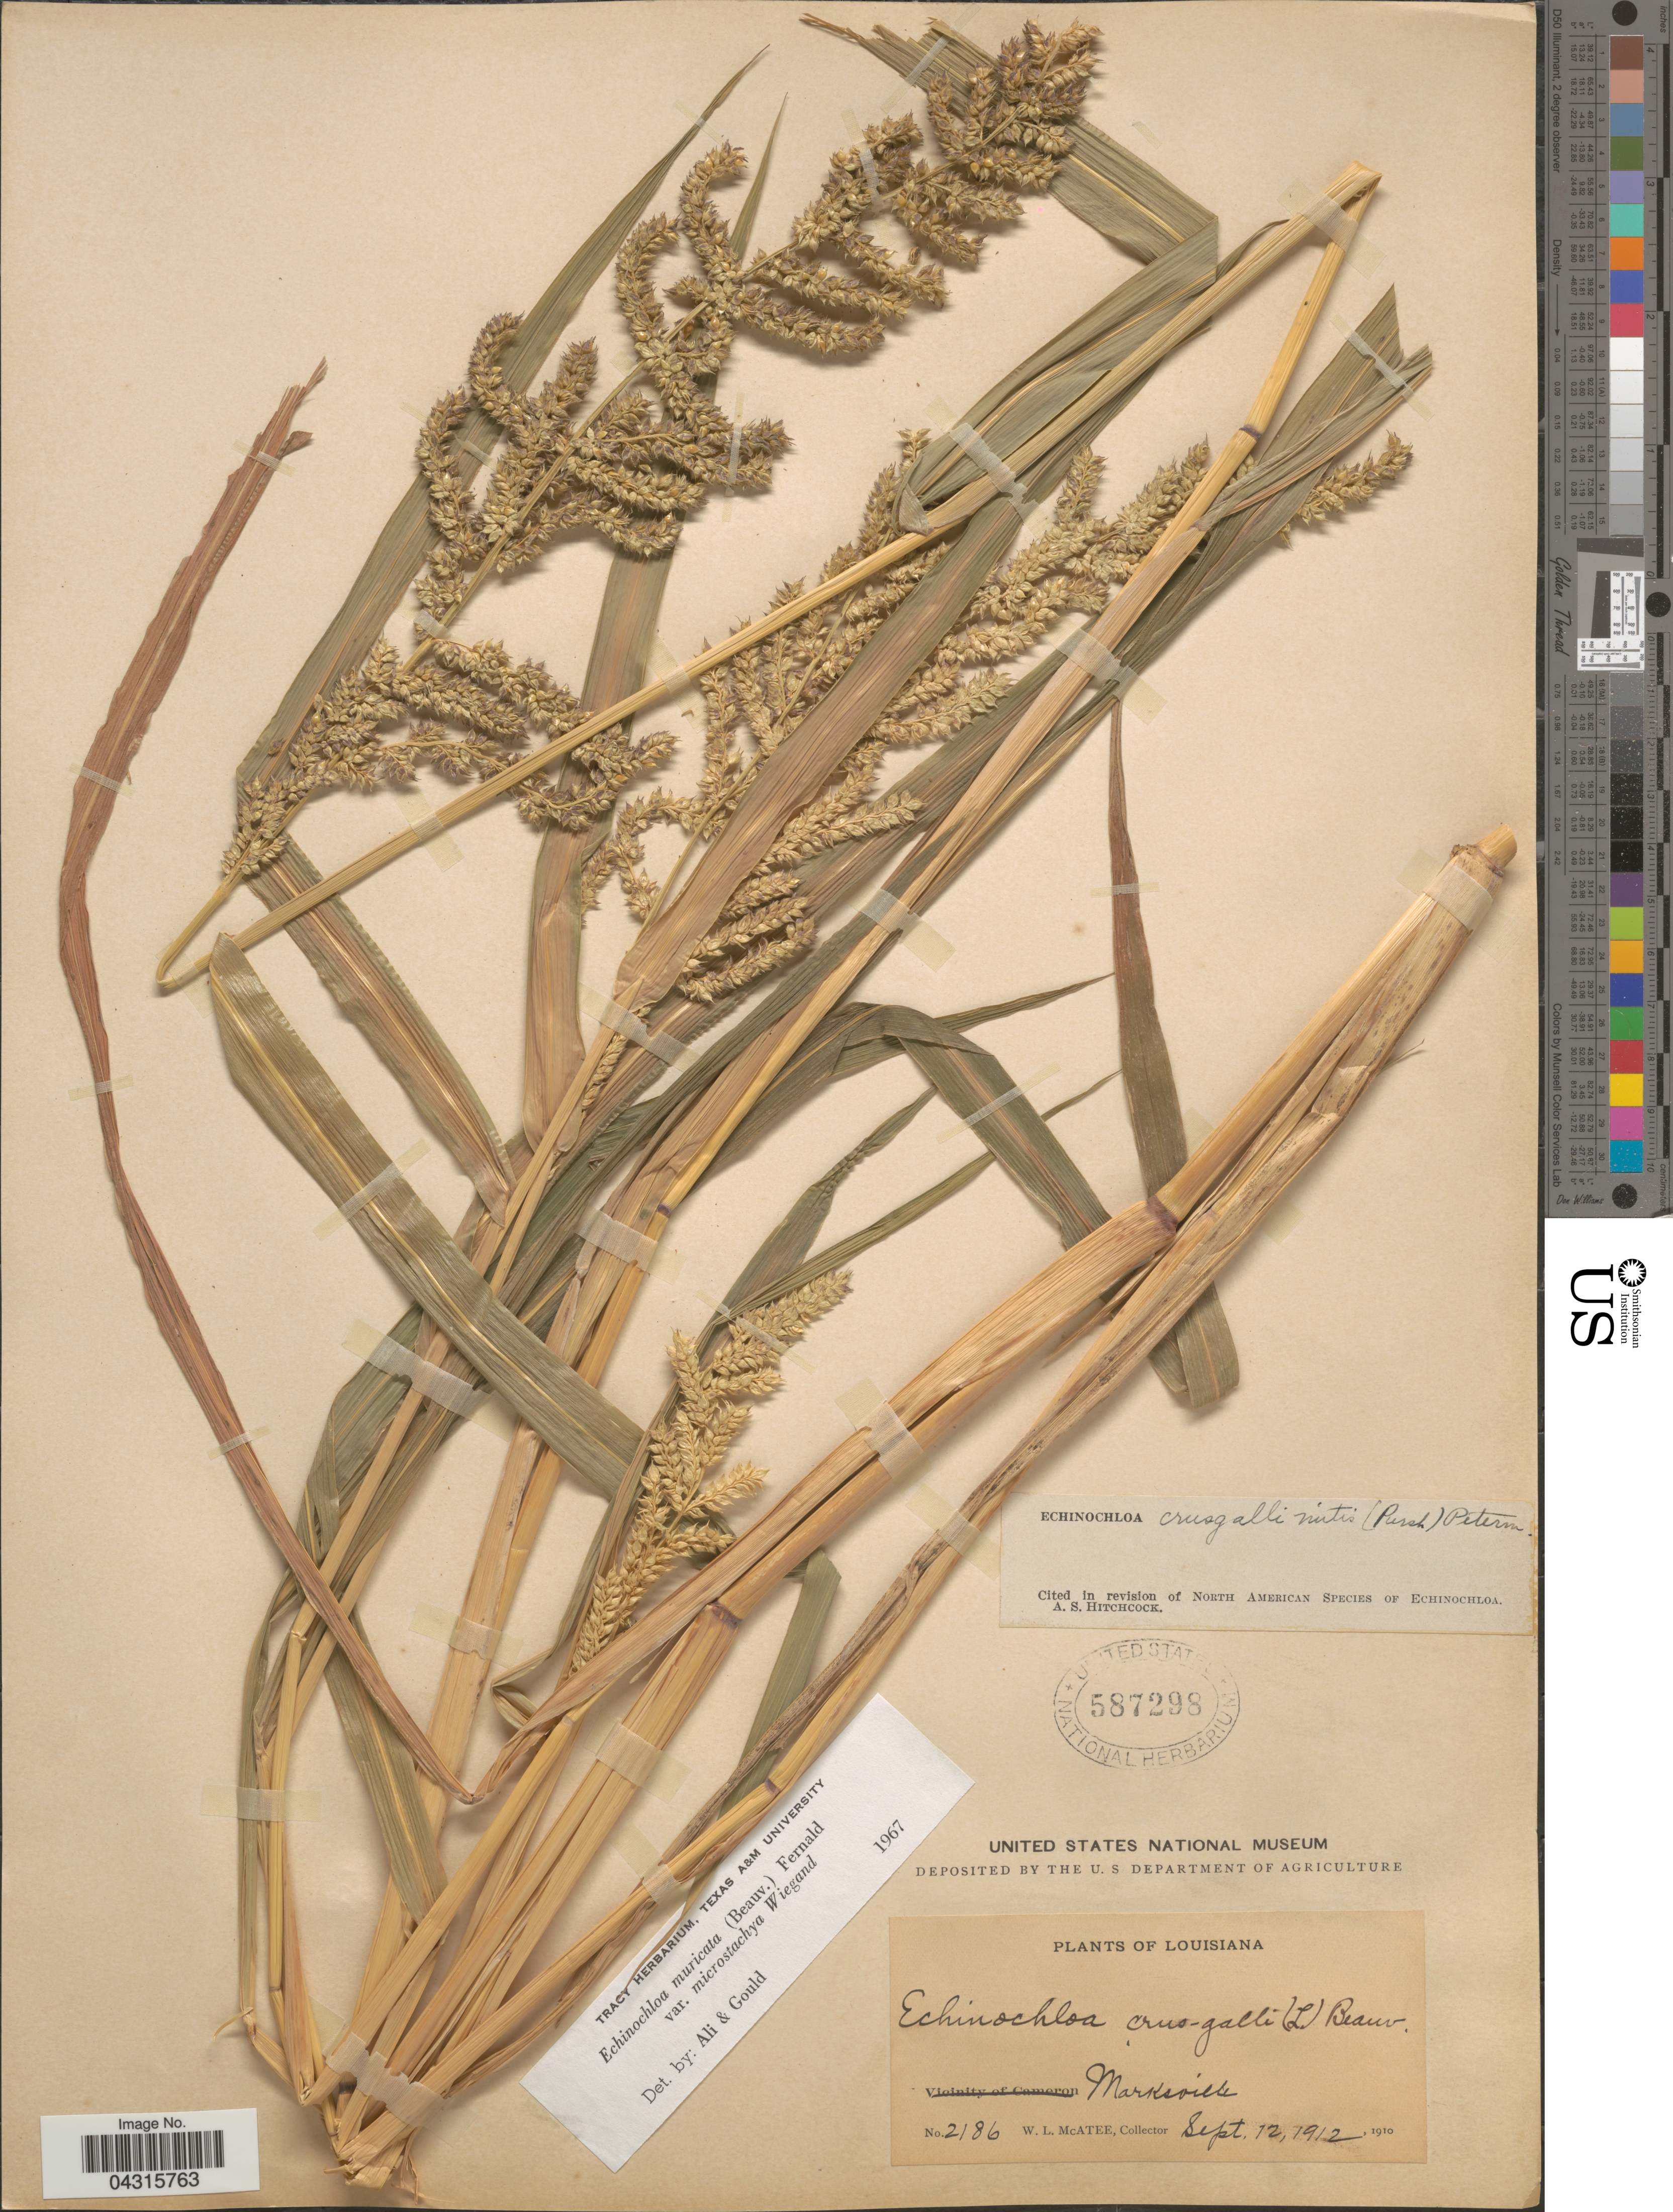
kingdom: Plantae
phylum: Tracheophyta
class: Liliopsida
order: Poales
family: Poaceae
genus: Echinochloa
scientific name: Echinochloa muricata var. microstachya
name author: Wiegand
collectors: W. McAtee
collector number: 2186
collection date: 1912-09-12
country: United States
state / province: Louisiana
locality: Marksville.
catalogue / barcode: US 587298